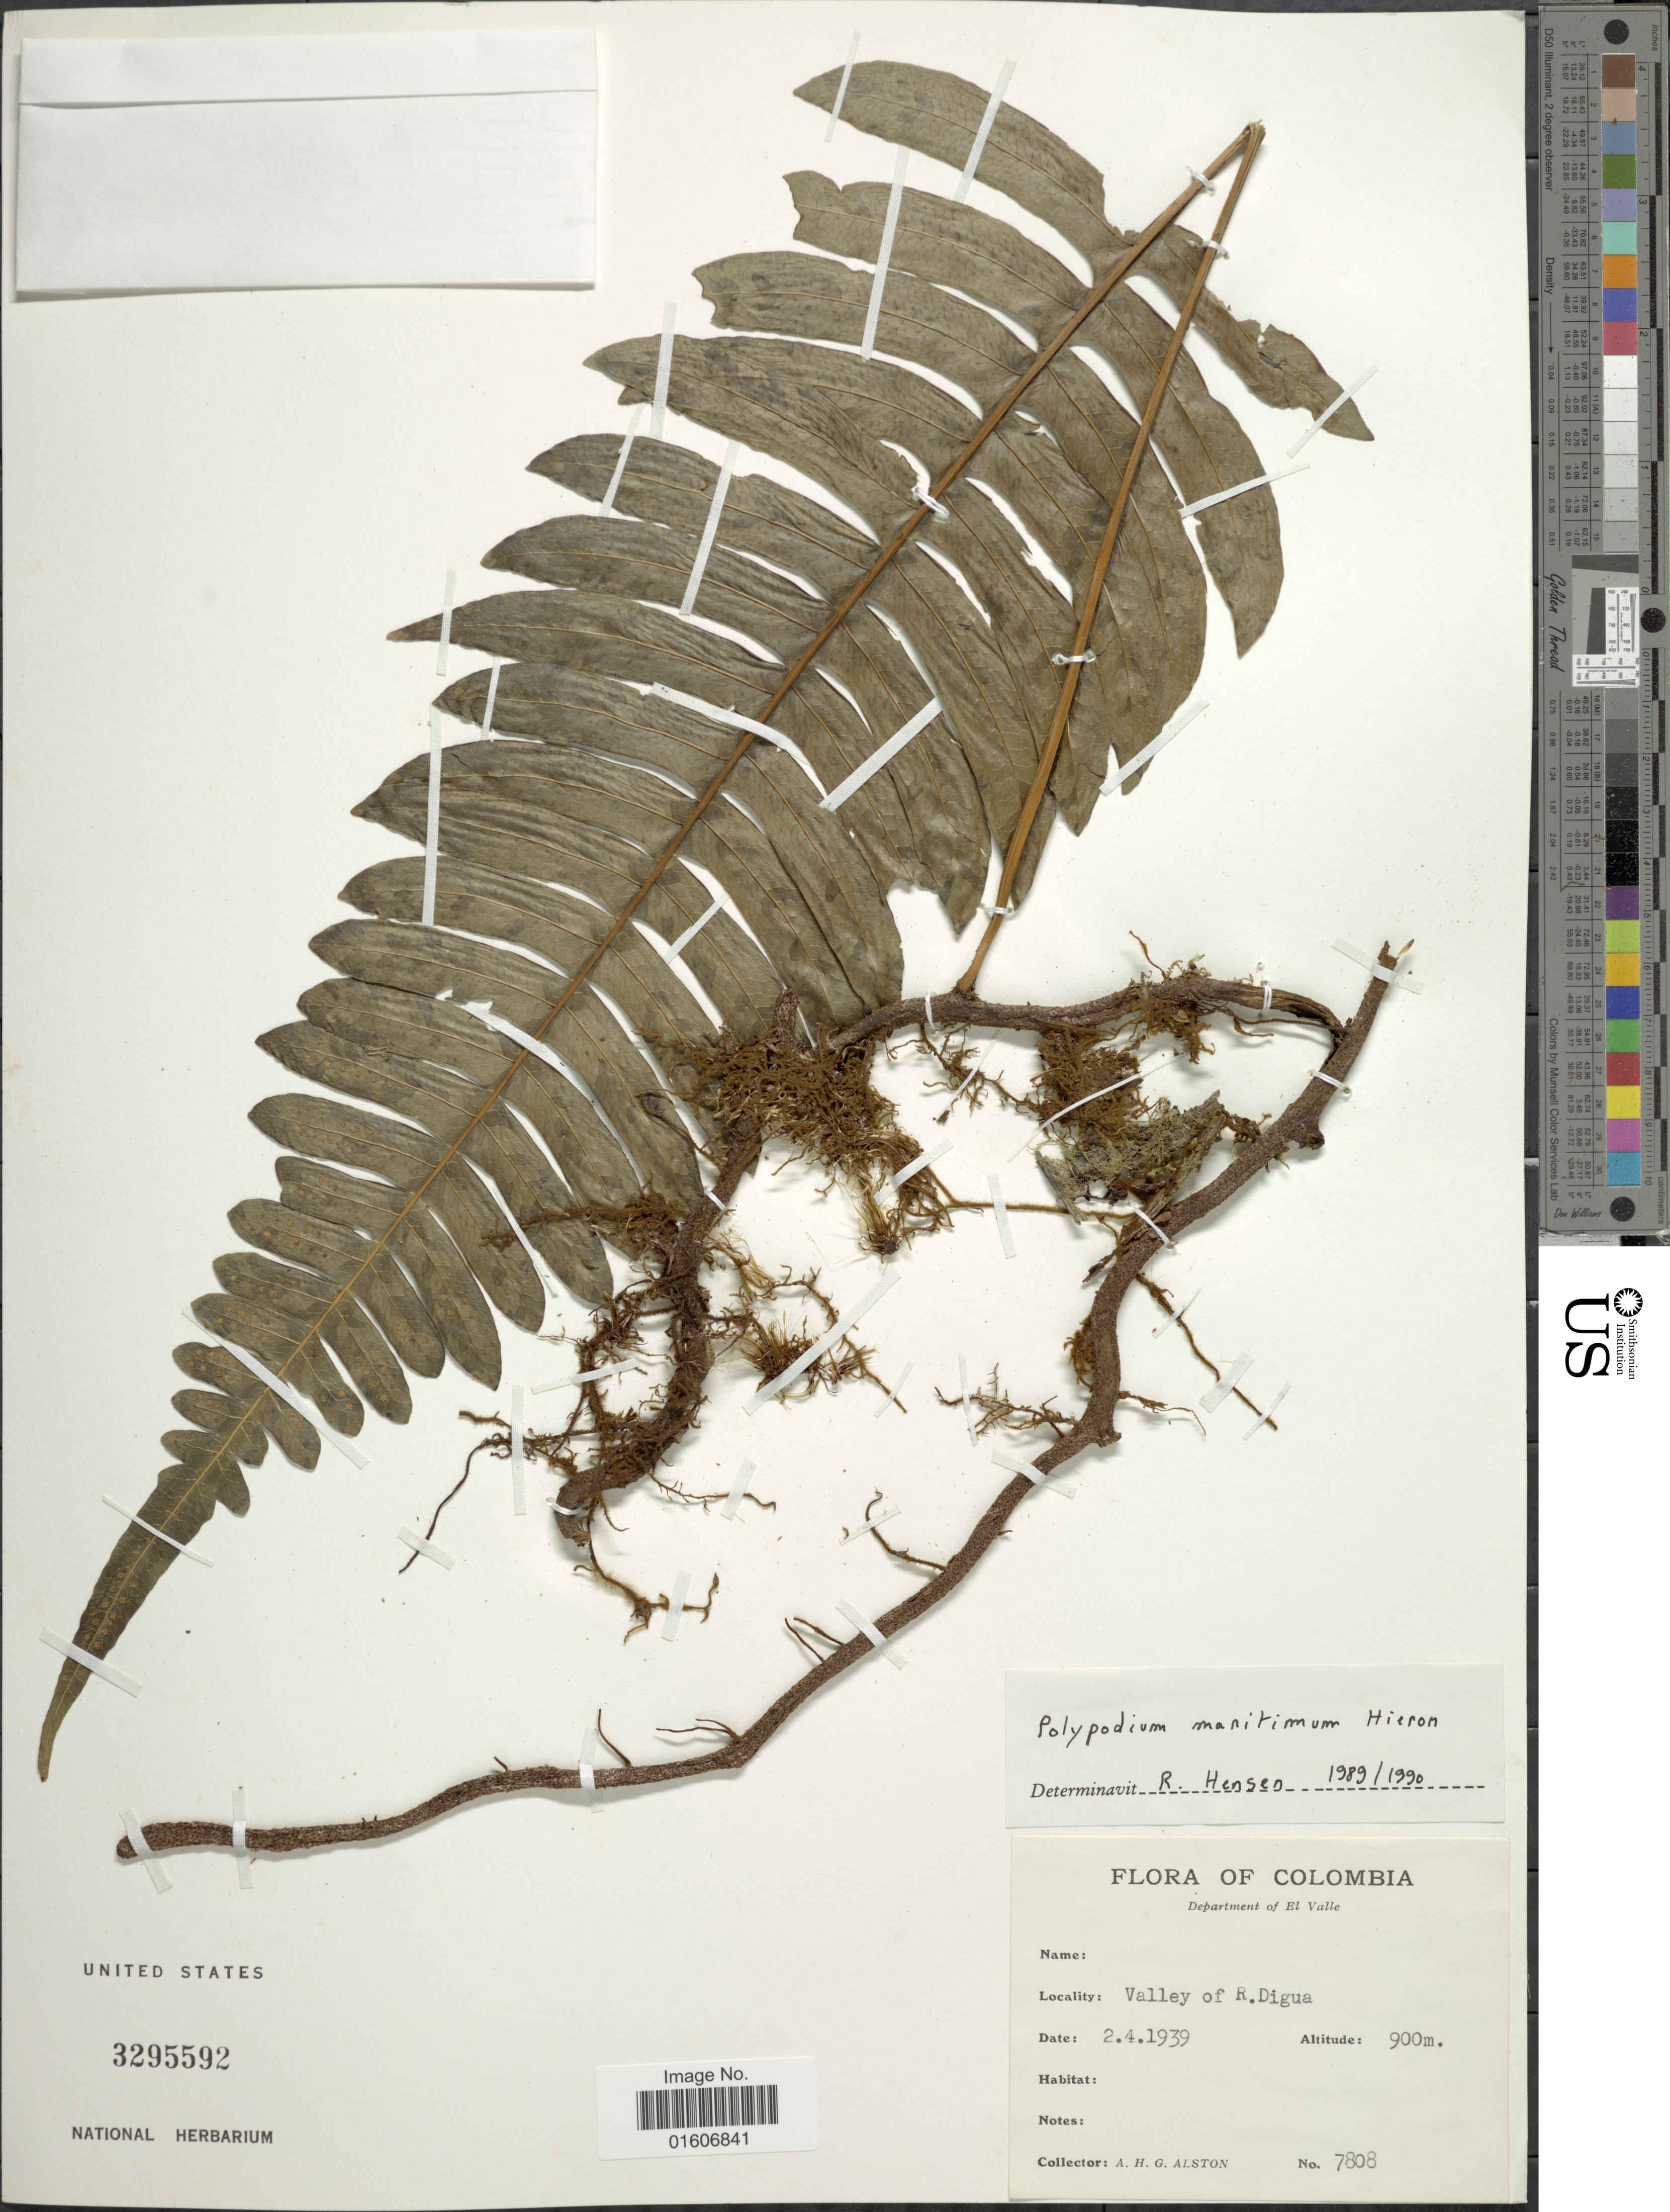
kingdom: Plantae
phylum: Tracheophyta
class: Polypodiopsida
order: Polypodiales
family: Polypodiaceae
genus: Serpocaulon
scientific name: Serpocaulon maritimum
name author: (Hieron.) A.R. Sm.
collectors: A. H. Alston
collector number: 7808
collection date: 1939-04-02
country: Colombia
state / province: Valle del Cauca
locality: Department of El Valle, Valley of R. Digua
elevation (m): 900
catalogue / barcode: US 3295592